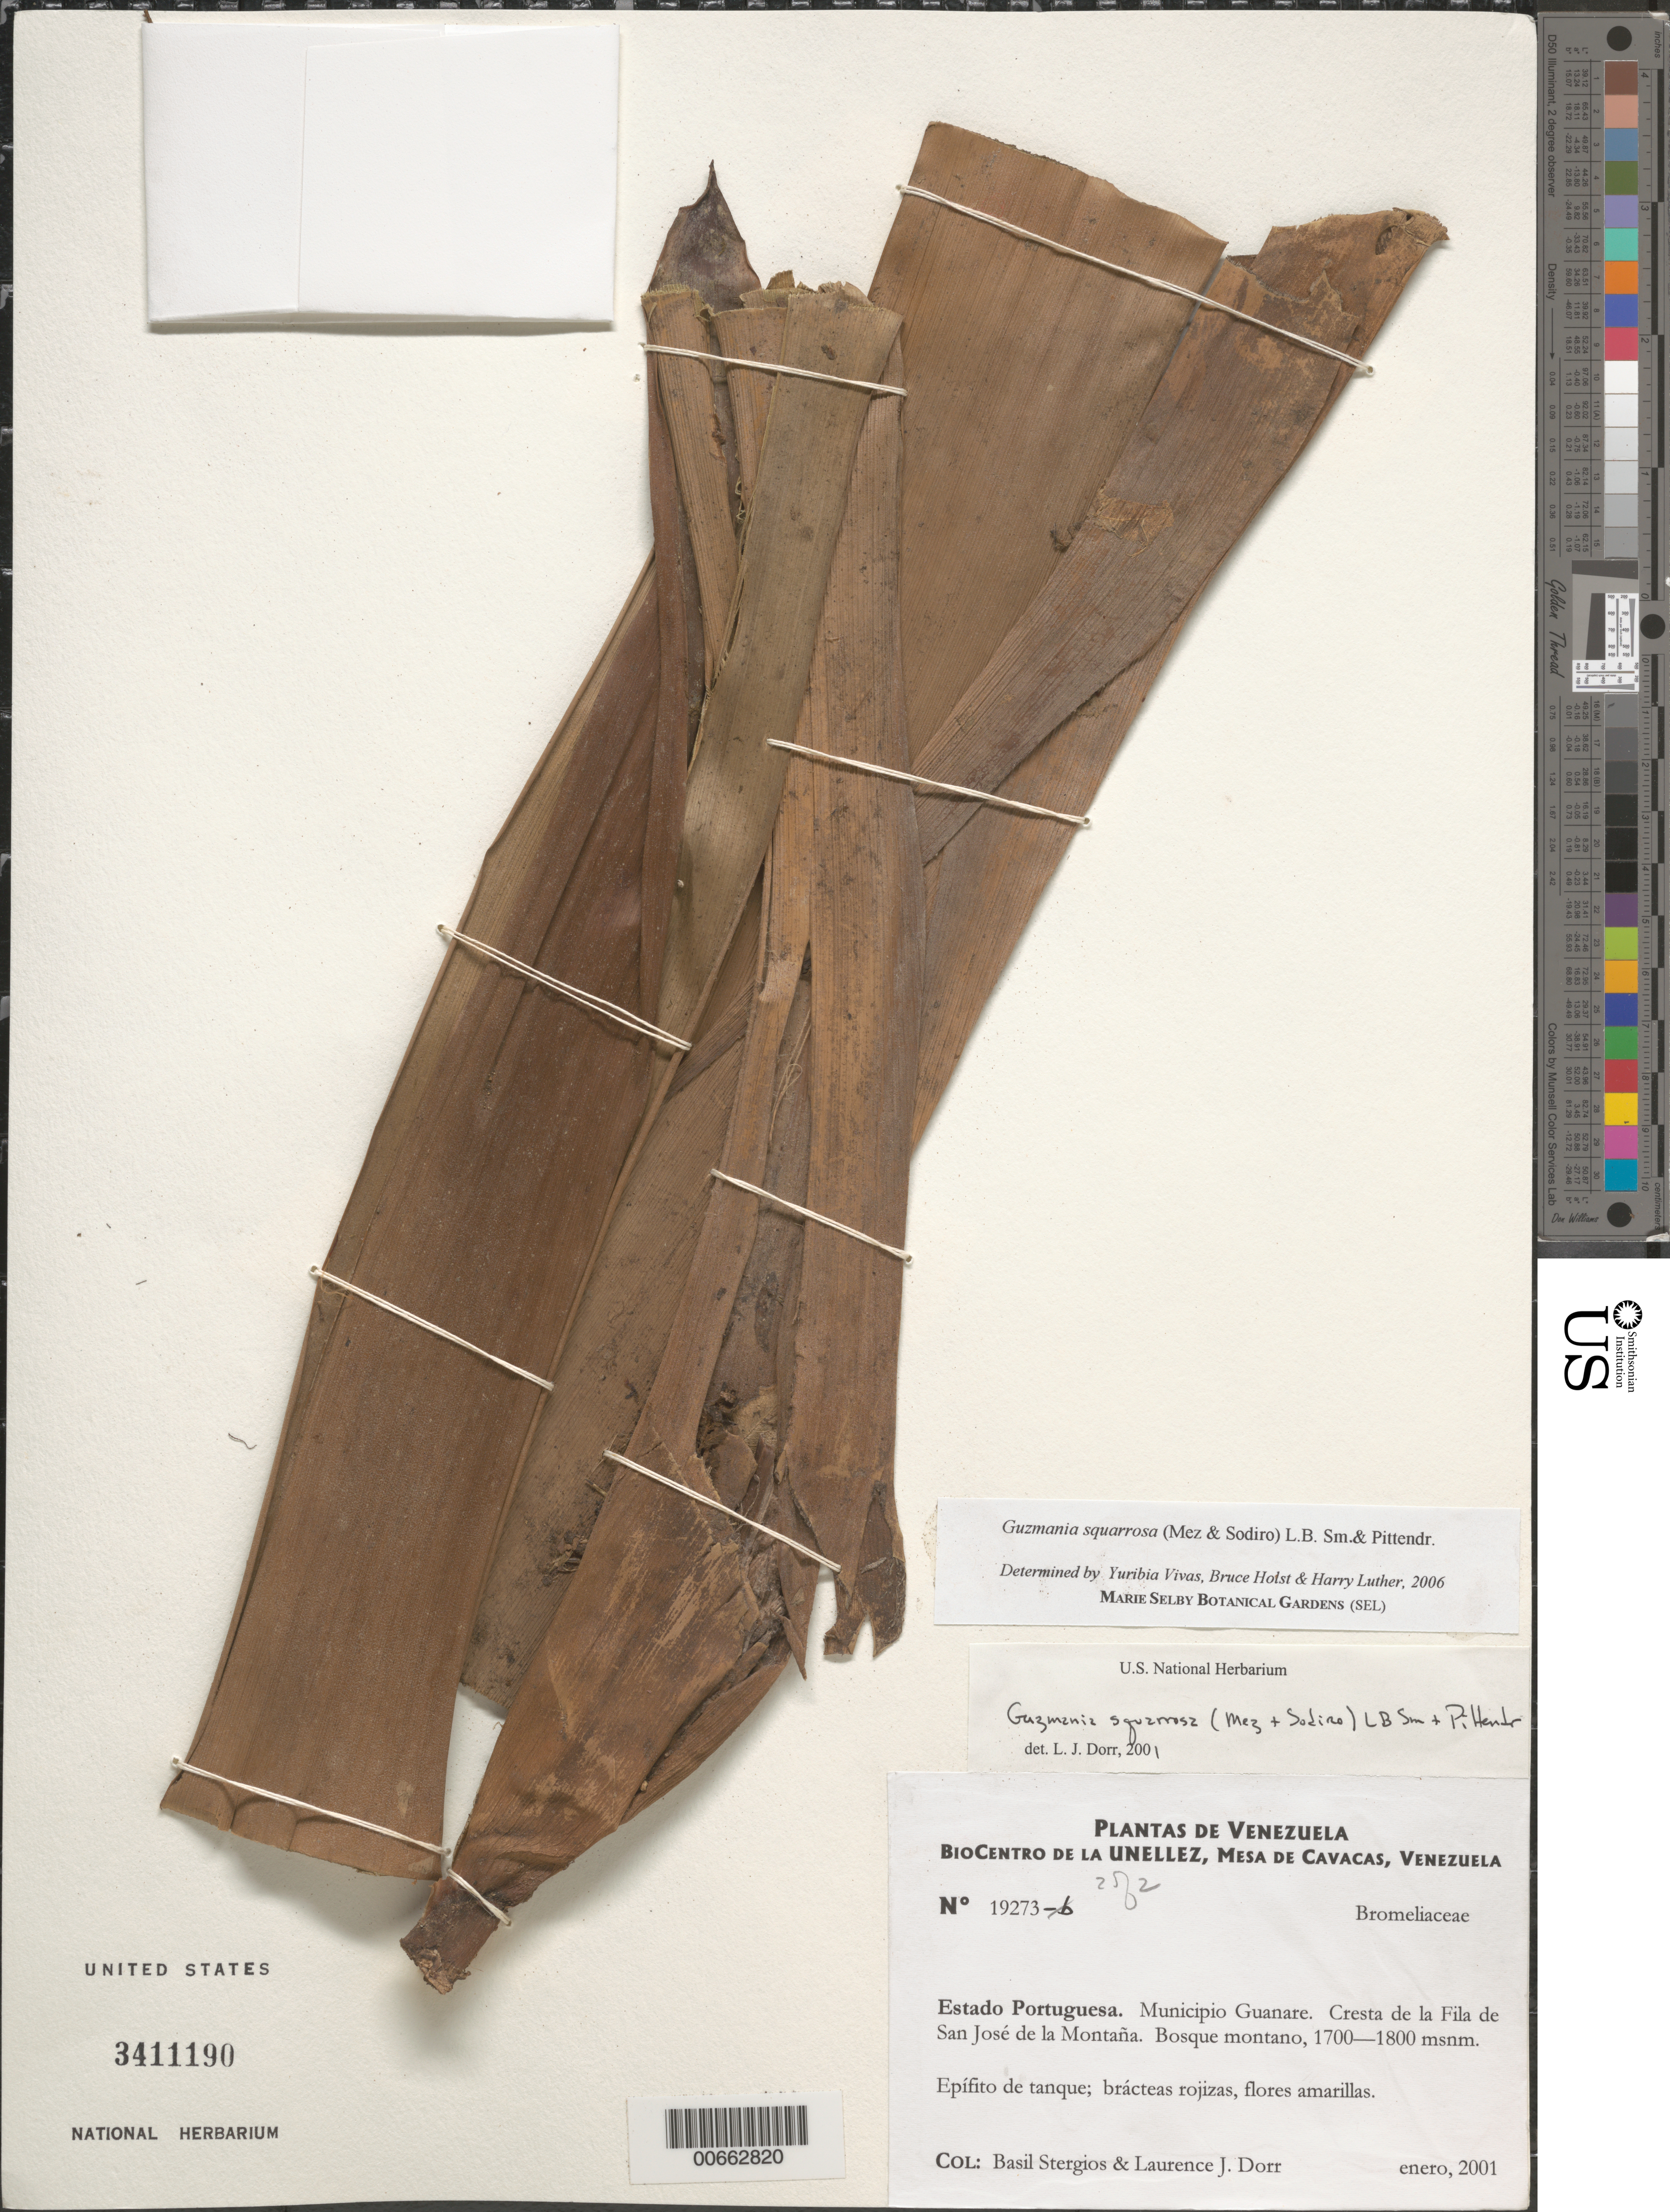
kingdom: Plantae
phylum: Tracheophyta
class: Liliopsida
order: Poales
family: Bromeliaceae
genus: Guzmania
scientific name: Guzmania squarrosa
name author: (Mez & Sodiro) L.B. Sm. & Pittendr.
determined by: Dorr, L. J., (BOT), Smithsonian Institution - National Museum of Natural History (UNITED STATES)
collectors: B. G. Stergios & L. J. Dorr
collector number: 19273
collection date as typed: Jan 2001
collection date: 2001-01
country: Venezuela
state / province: Portuguesa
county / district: Guanare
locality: Cresta de la Fila de San José de la Montaña, near the border with Lara state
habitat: Bosque montano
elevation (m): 1700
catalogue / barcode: US 3411190